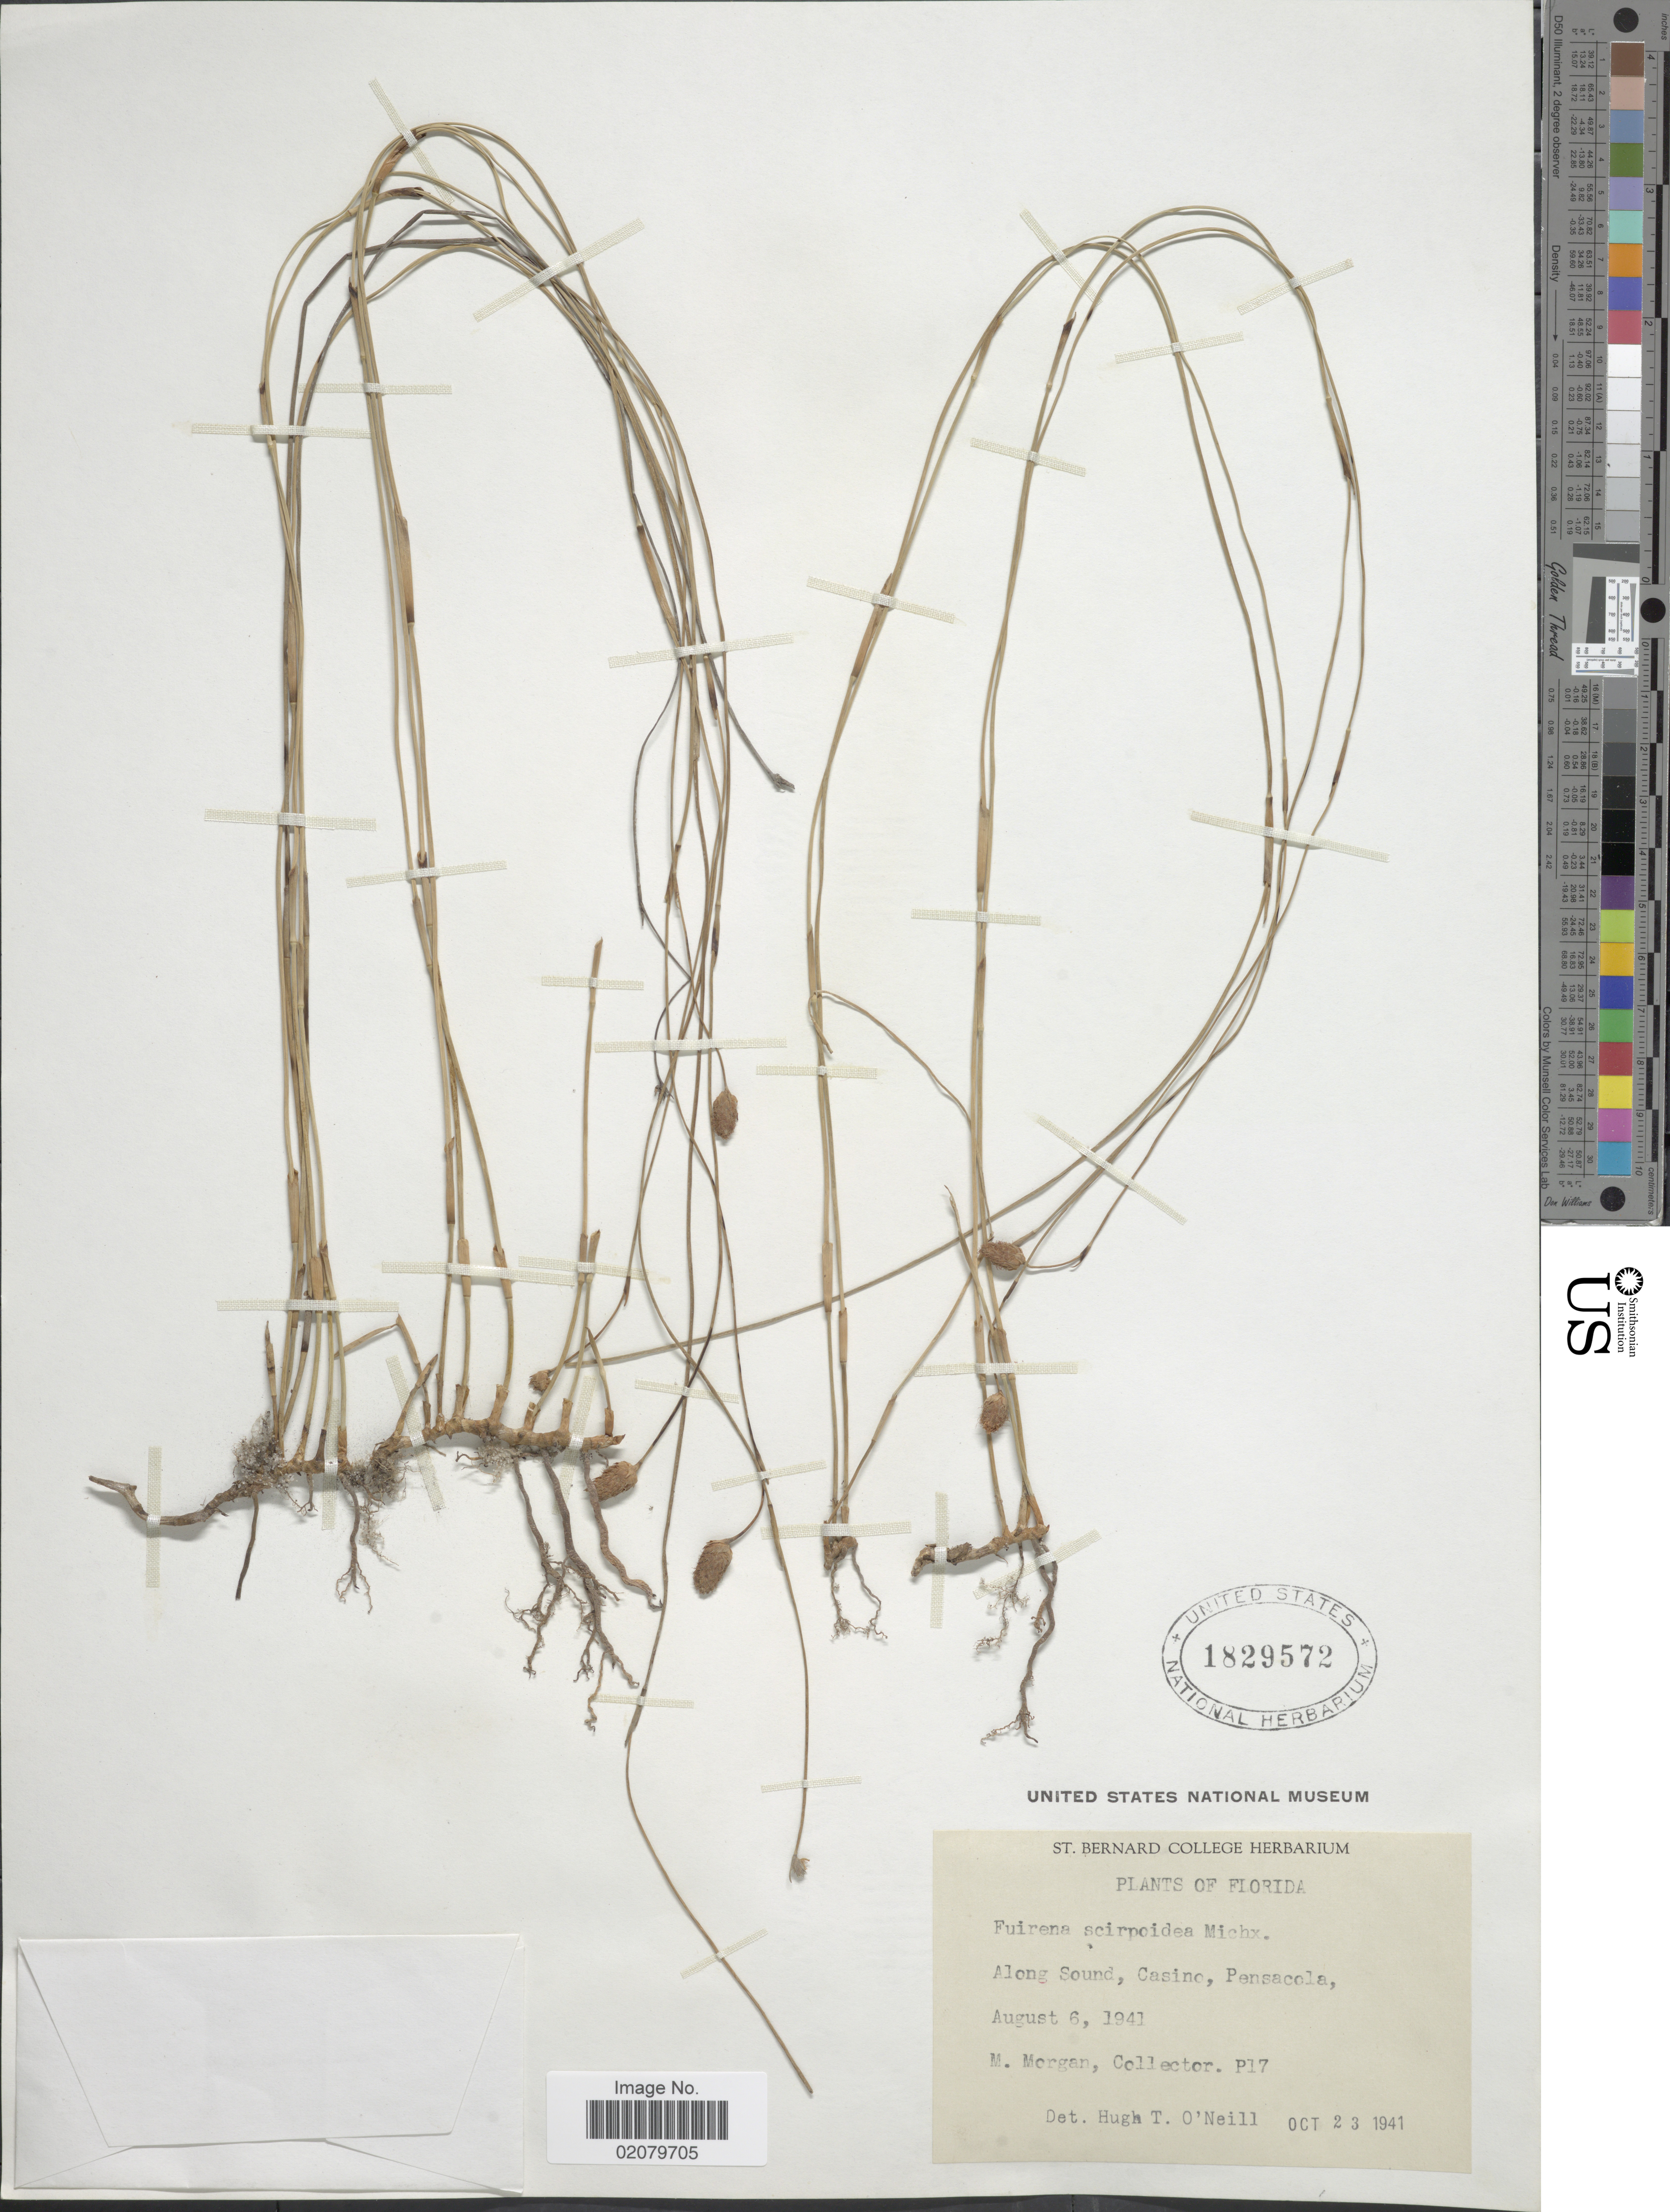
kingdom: Plantae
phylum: Tracheophyta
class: Liliopsida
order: Poales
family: Cyperaceae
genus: Fuirena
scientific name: Fuirena scirpoidea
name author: Michx.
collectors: M. Morgan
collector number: P17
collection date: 1941-10-23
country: United States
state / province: Florida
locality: Along Sound, Casino, Pensacola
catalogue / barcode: US 1829572